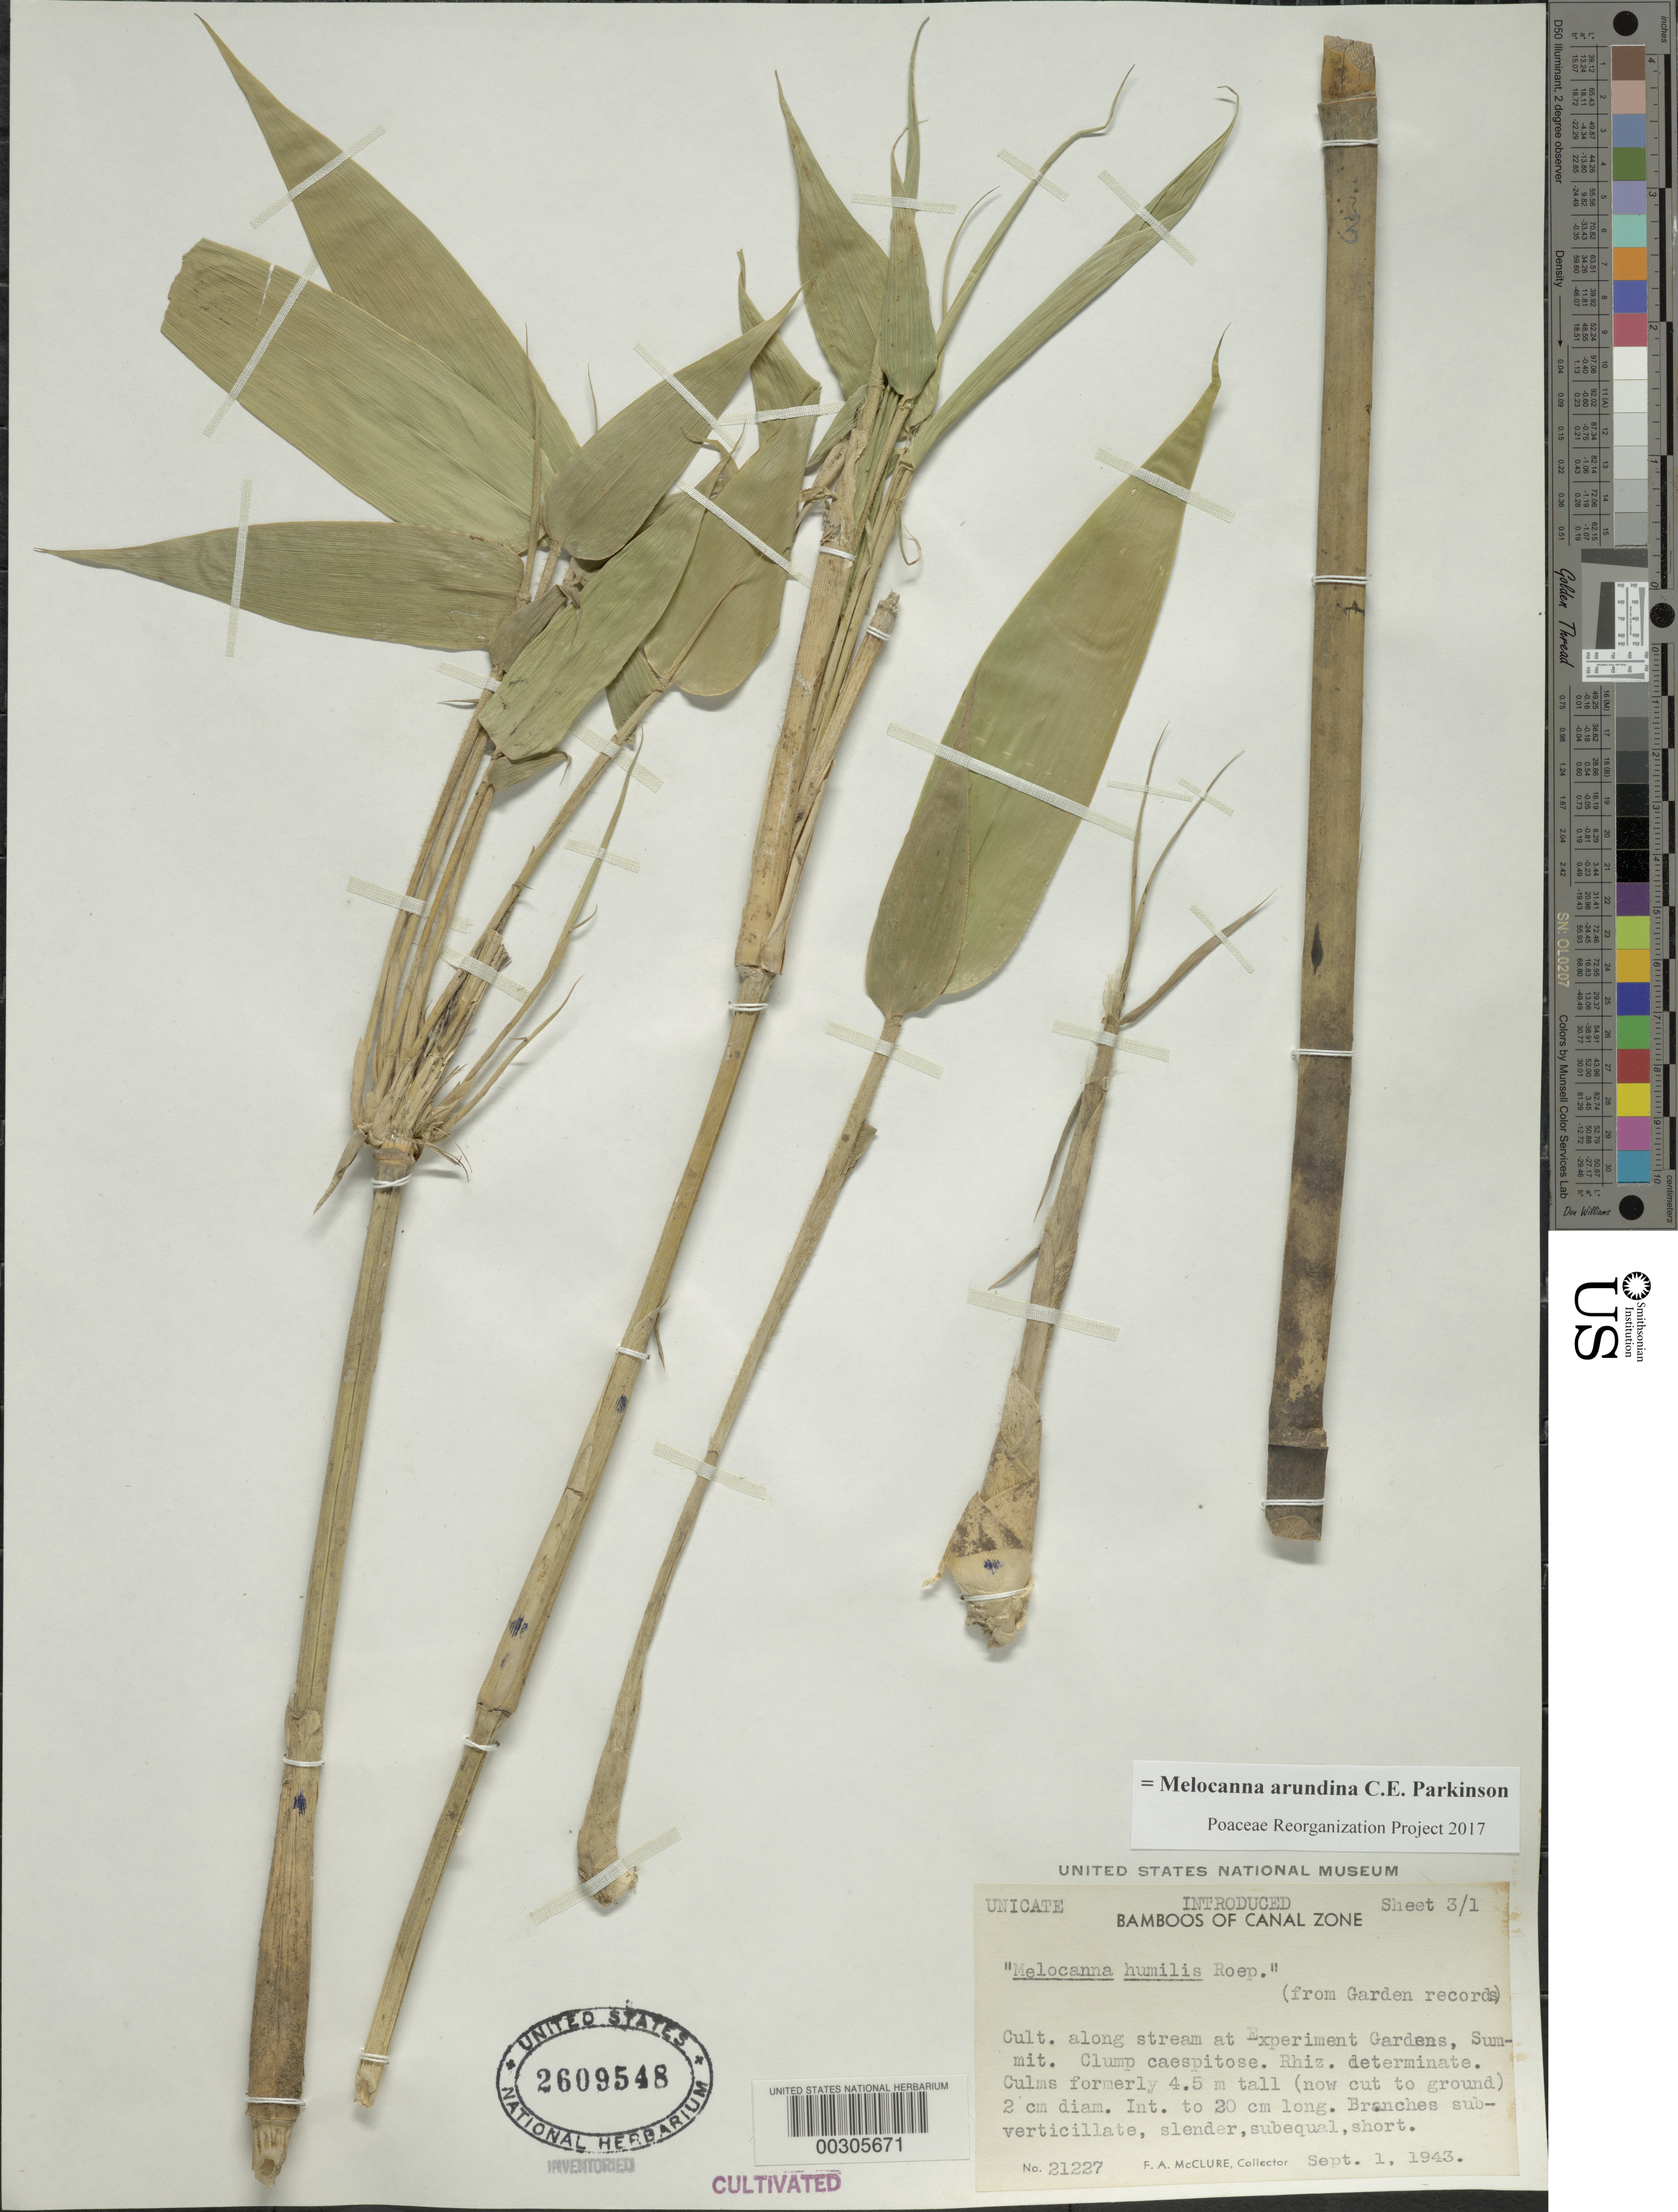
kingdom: Plantae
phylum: Tracheophyta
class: Liliopsida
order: Poales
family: Poaceae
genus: Melocanna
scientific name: Melocanna arundina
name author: C.E. Parkinson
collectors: F. A. McClure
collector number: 21227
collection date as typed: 01 Sep 1943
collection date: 1943-09-01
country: Panama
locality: Summit, Experimental Gardens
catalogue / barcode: US 2609548